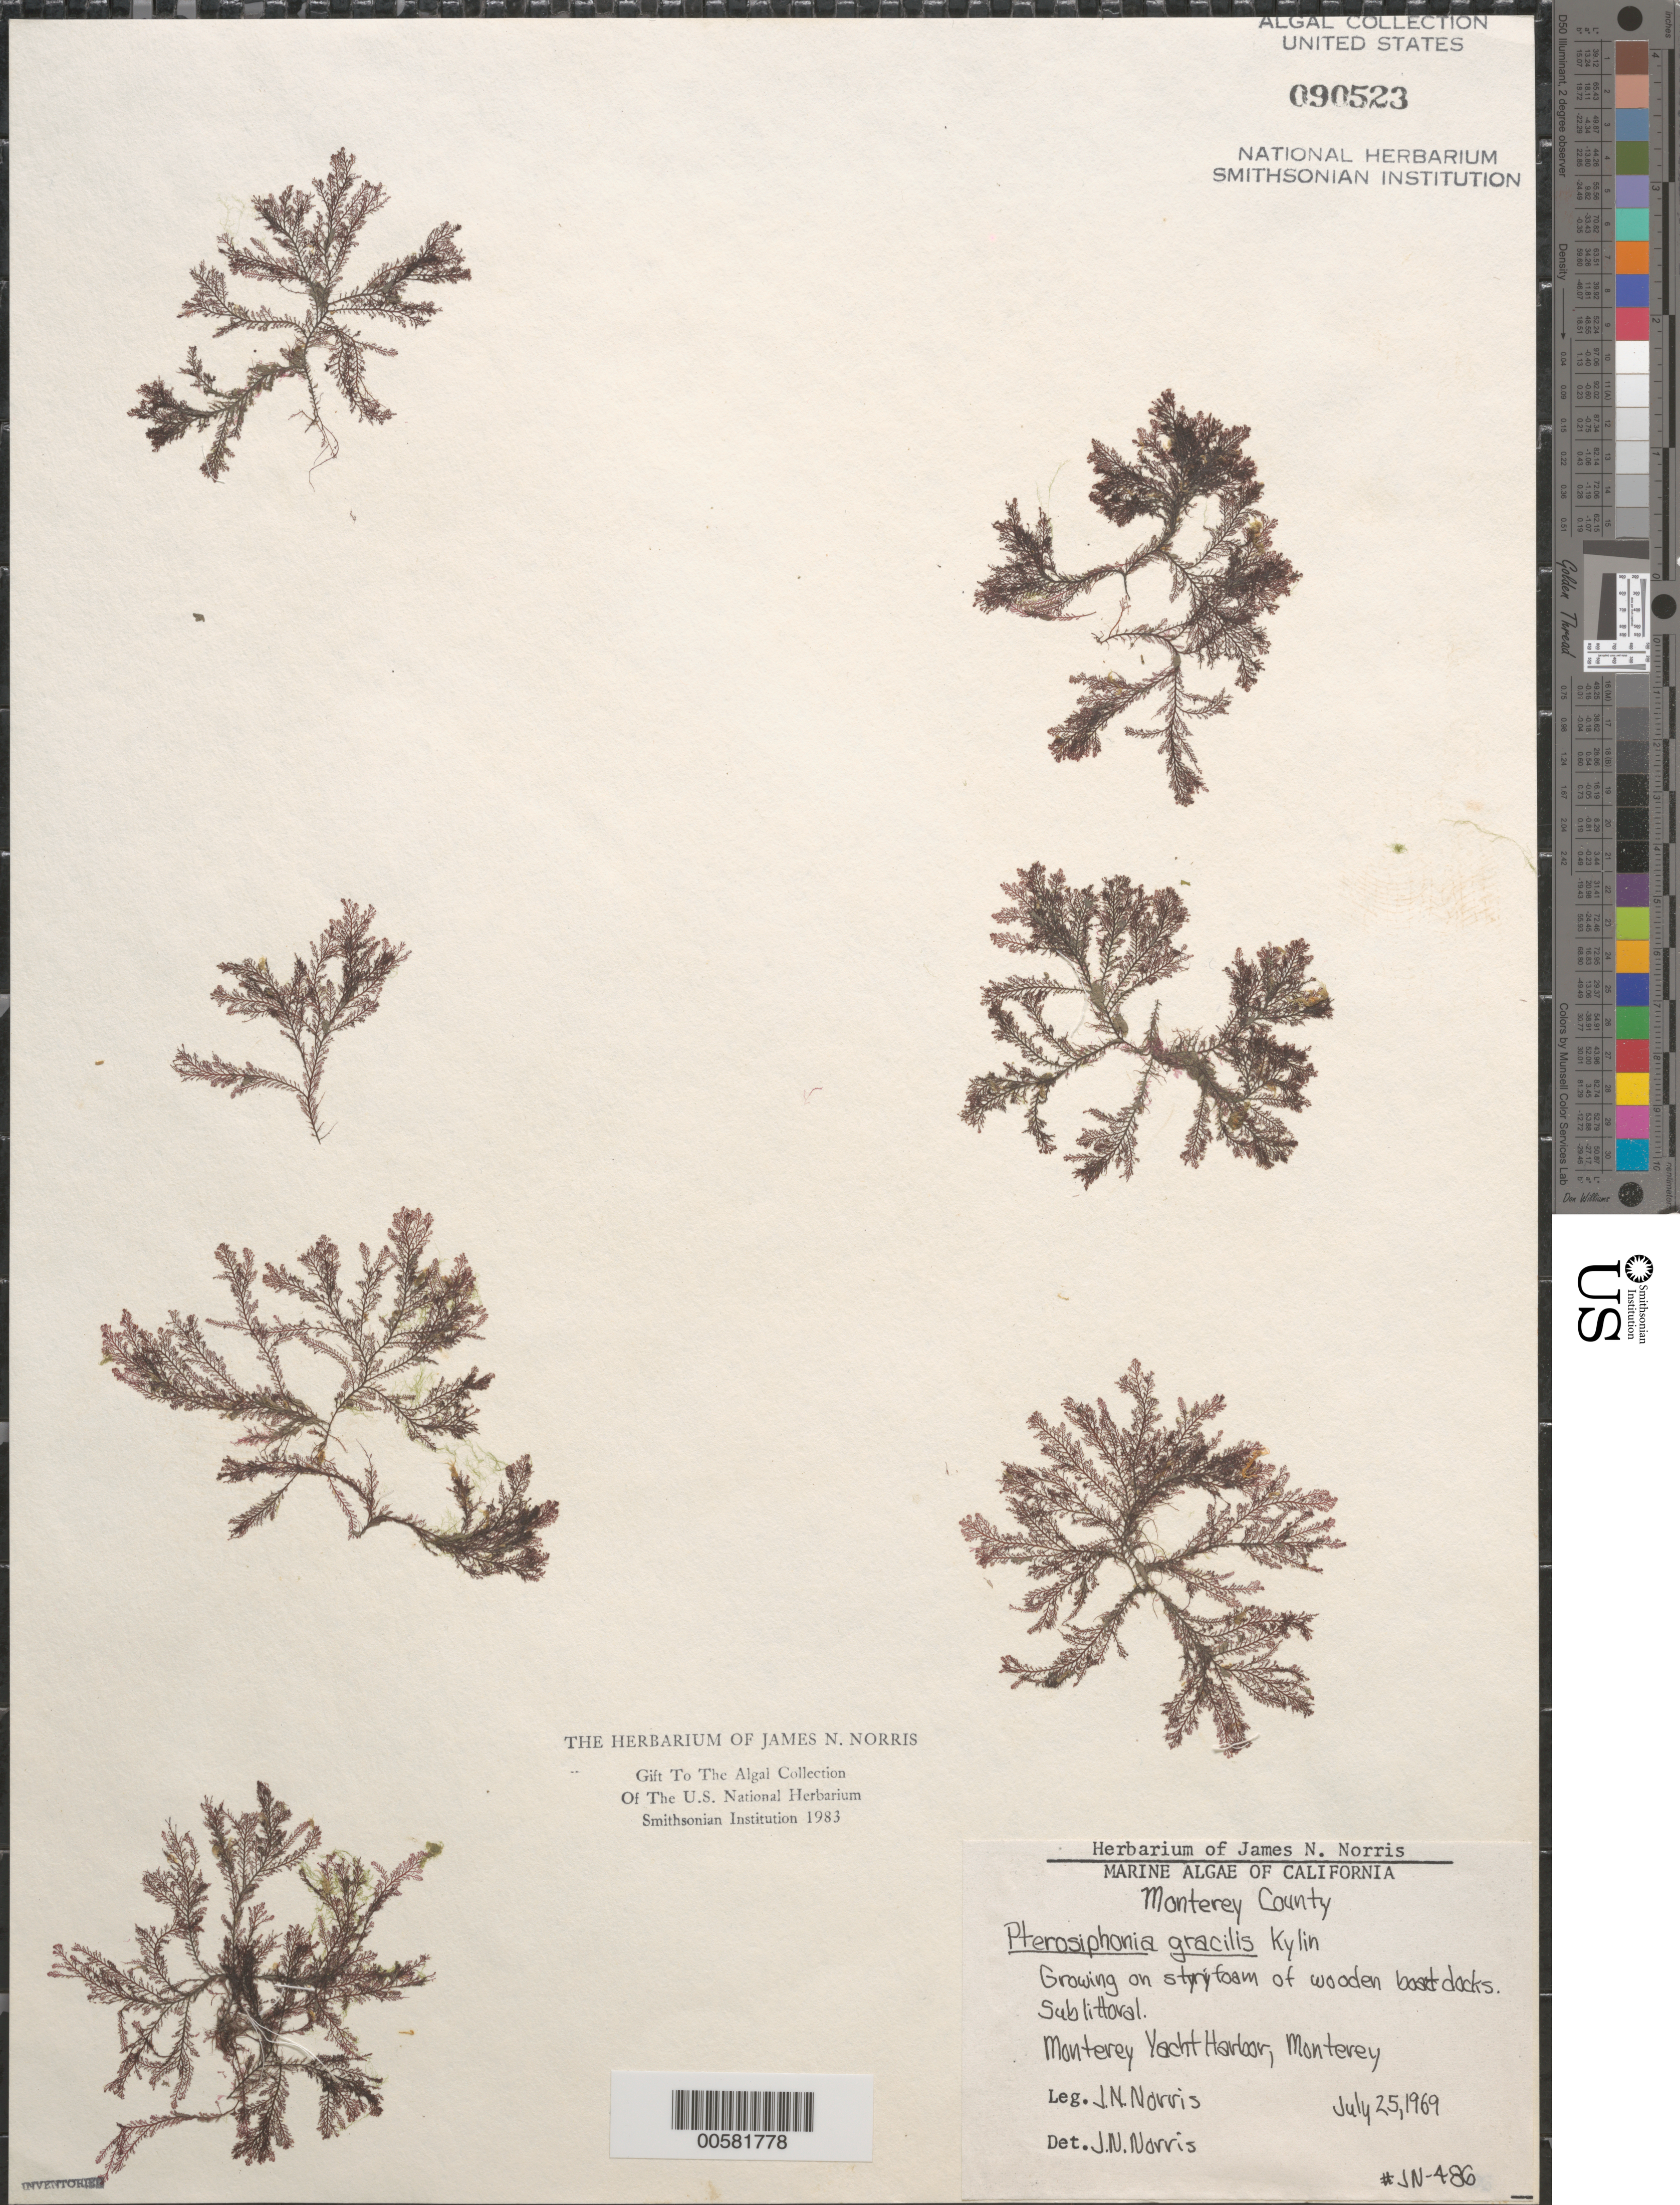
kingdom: Plantae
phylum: Rhodophyta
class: Florideophyceae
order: Ceramiales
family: Rhodomelaceae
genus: Symphyocladiella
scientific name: Symphyocladiella gracilis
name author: (Kylin) D.E.Bustamante et al.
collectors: J. N. Norris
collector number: JN-486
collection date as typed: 25 Jul 1969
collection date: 1969-07-25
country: United States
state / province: California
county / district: Monterey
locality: Monterey Yacht Harbor, Monterey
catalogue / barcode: US 90523